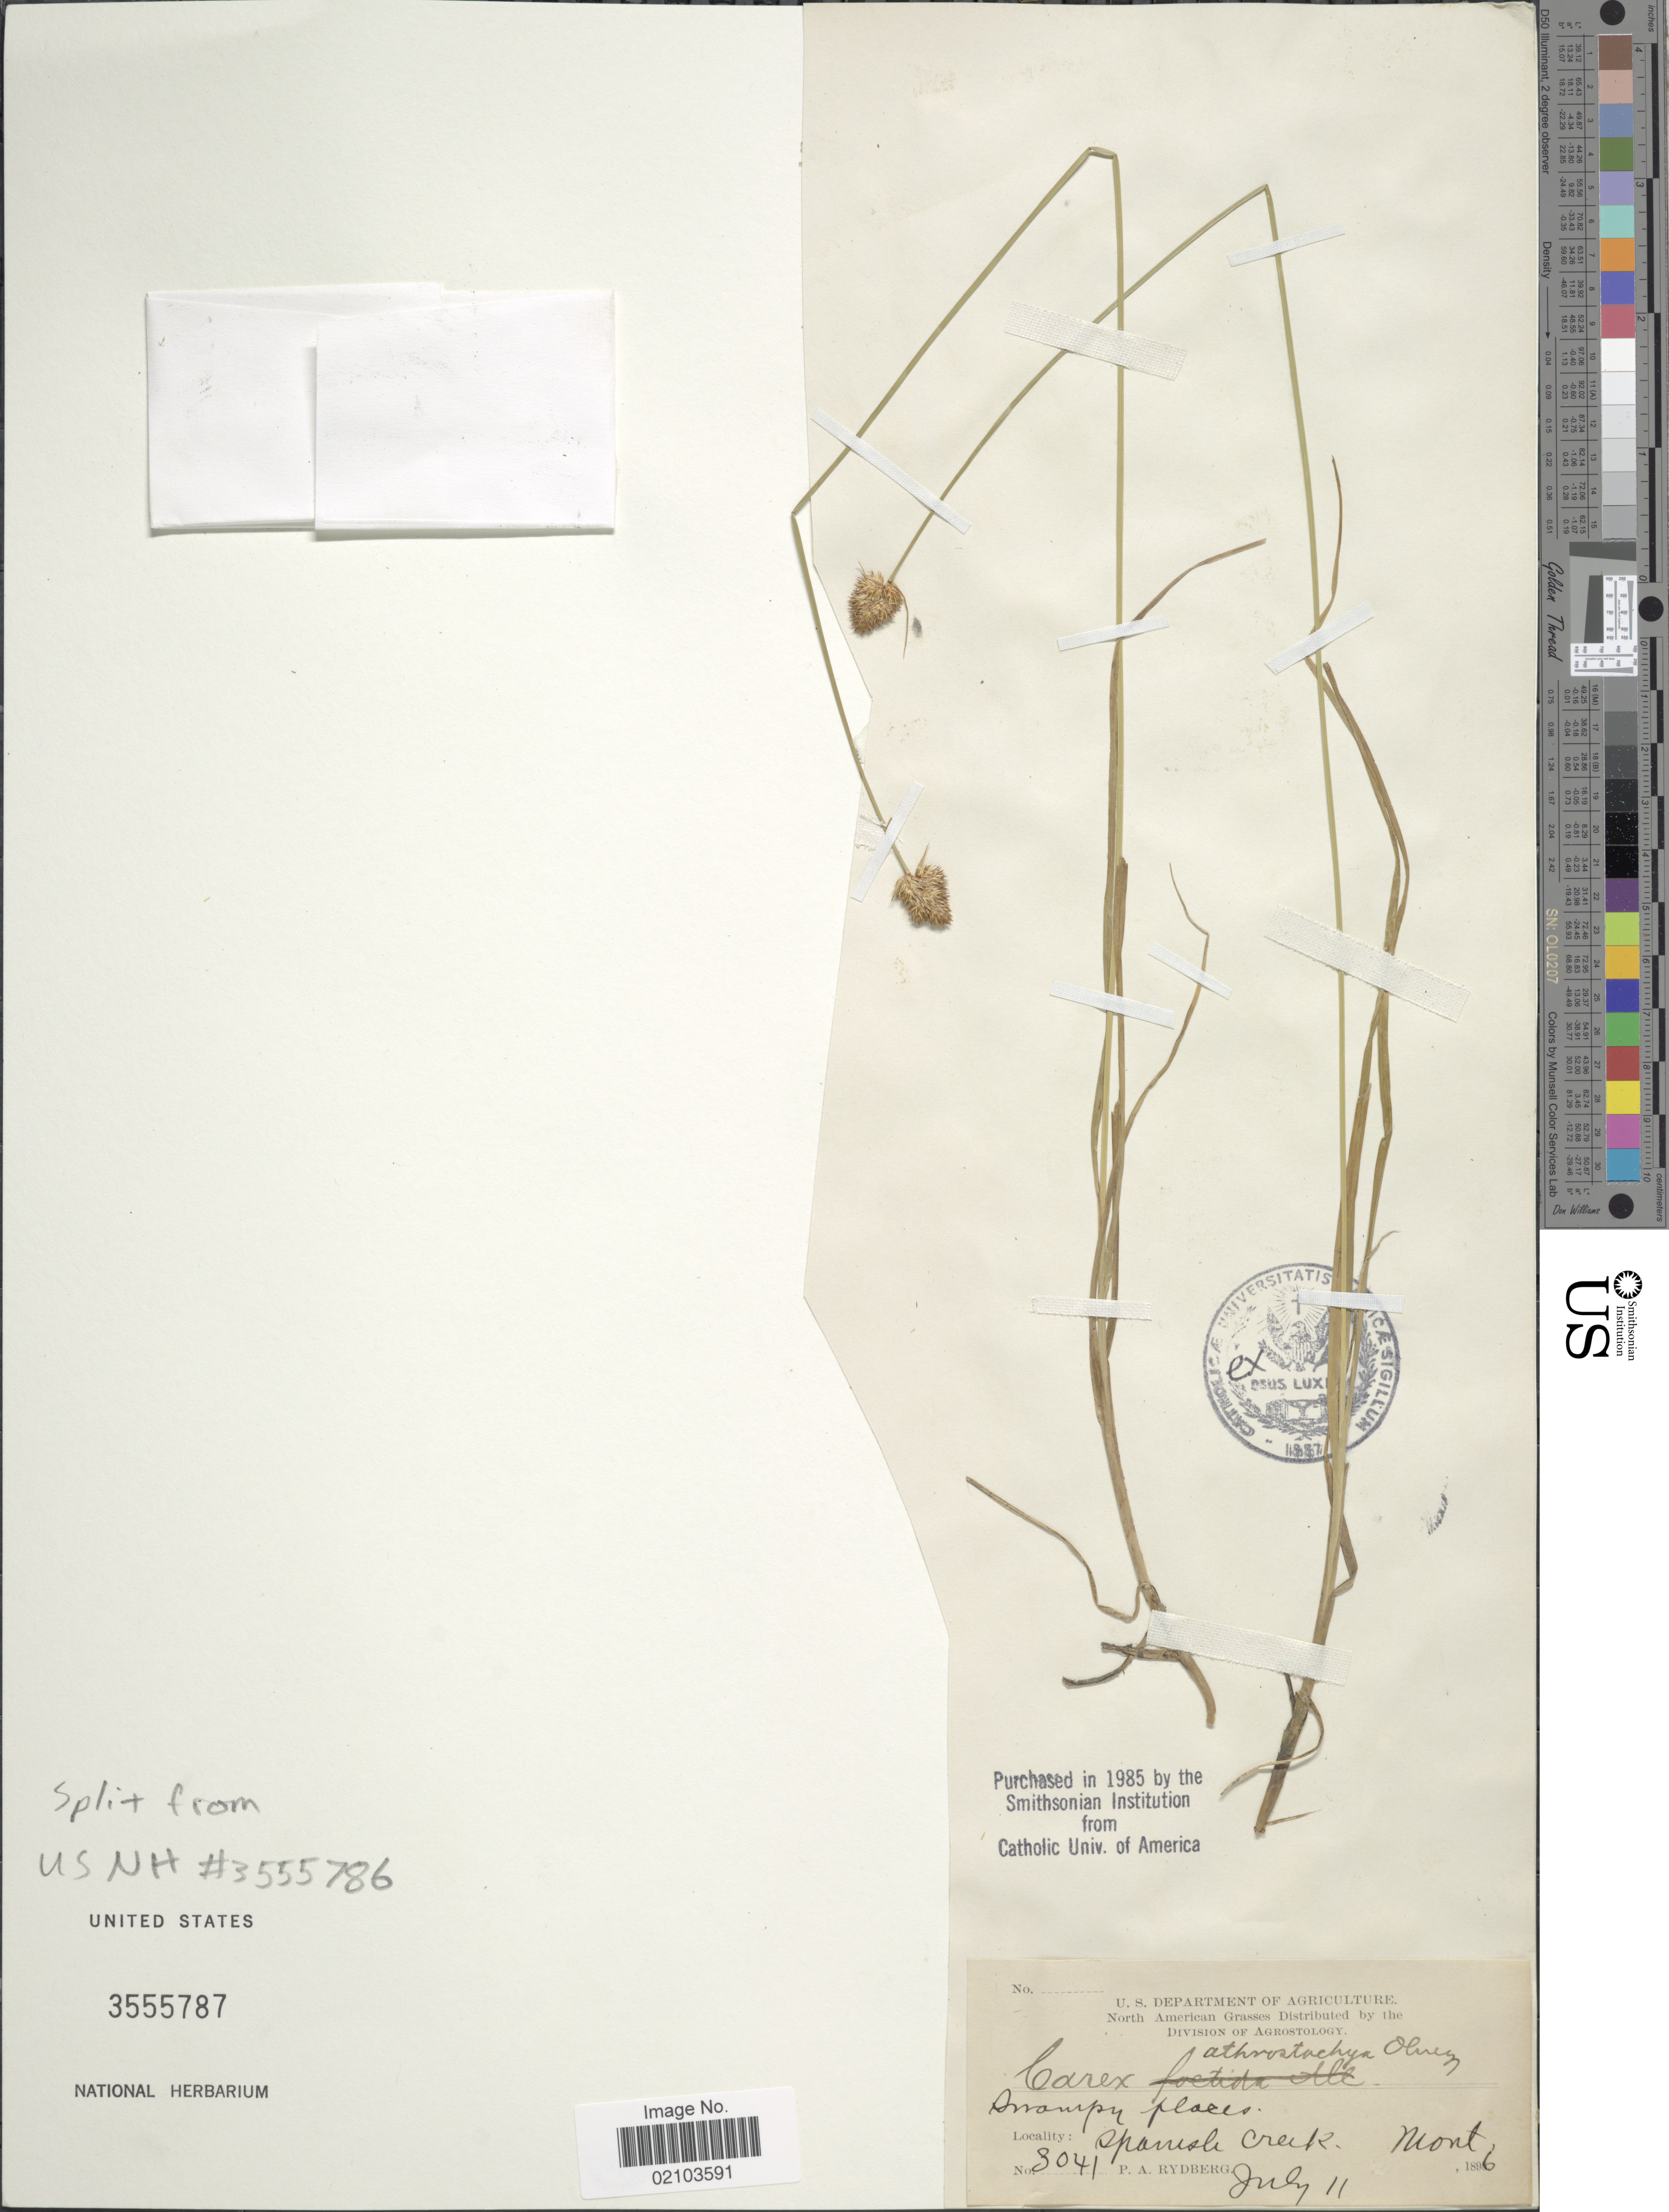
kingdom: Plantae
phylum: Tracheophyta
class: Liliopsida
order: Poales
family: Cyperaceae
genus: Carex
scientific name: Carex athrostachya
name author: Olney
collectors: P. A. Rydberg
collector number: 3041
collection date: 1896-07-11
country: United States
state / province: Montana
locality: Spanish Creek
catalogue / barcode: US 3555787